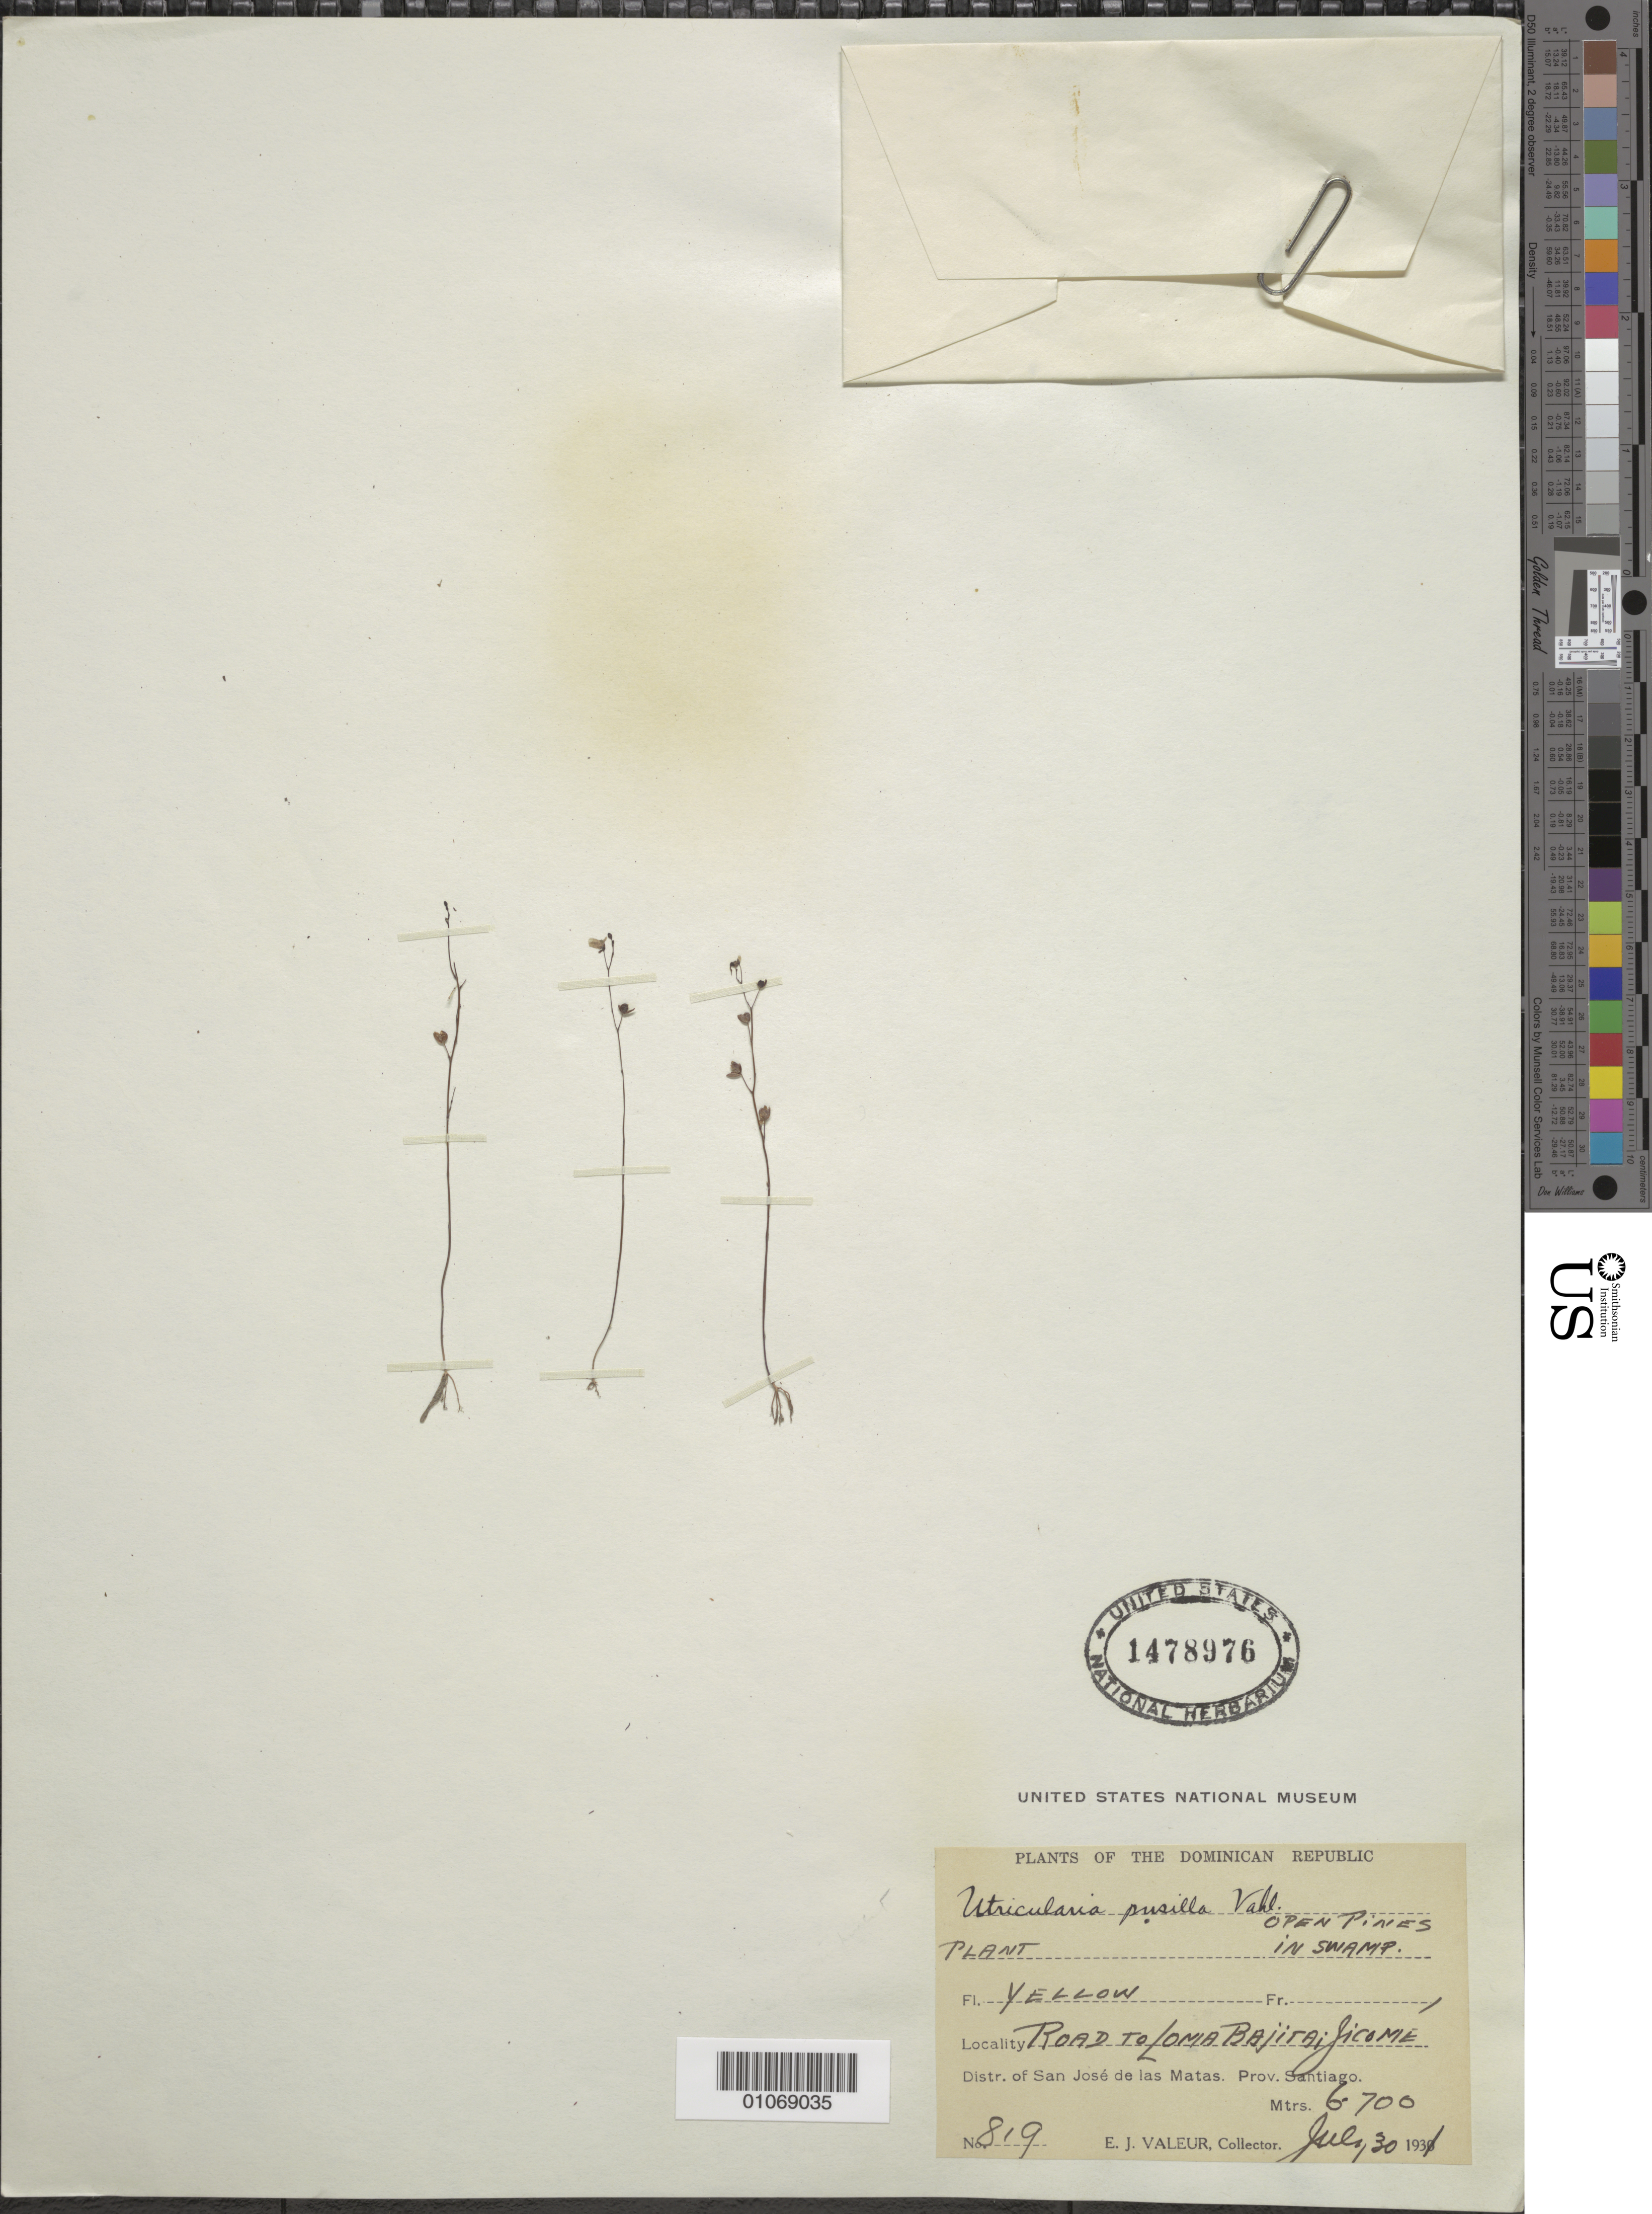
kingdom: Plantae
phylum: Tracheophyta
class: Magnoliopsida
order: Lamiales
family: Lentibulariaceae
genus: Utricularia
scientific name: Utricularia pusilla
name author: Vahl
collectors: E. Valeur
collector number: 819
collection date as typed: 30 Jul 1930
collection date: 1930-07-30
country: Dominican Republic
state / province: Santiago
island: Hispaniola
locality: District of San Jose de las Matas, province Santiago, road to Loma Bajiraijicome. Open pines in swamp.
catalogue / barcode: US 1478976